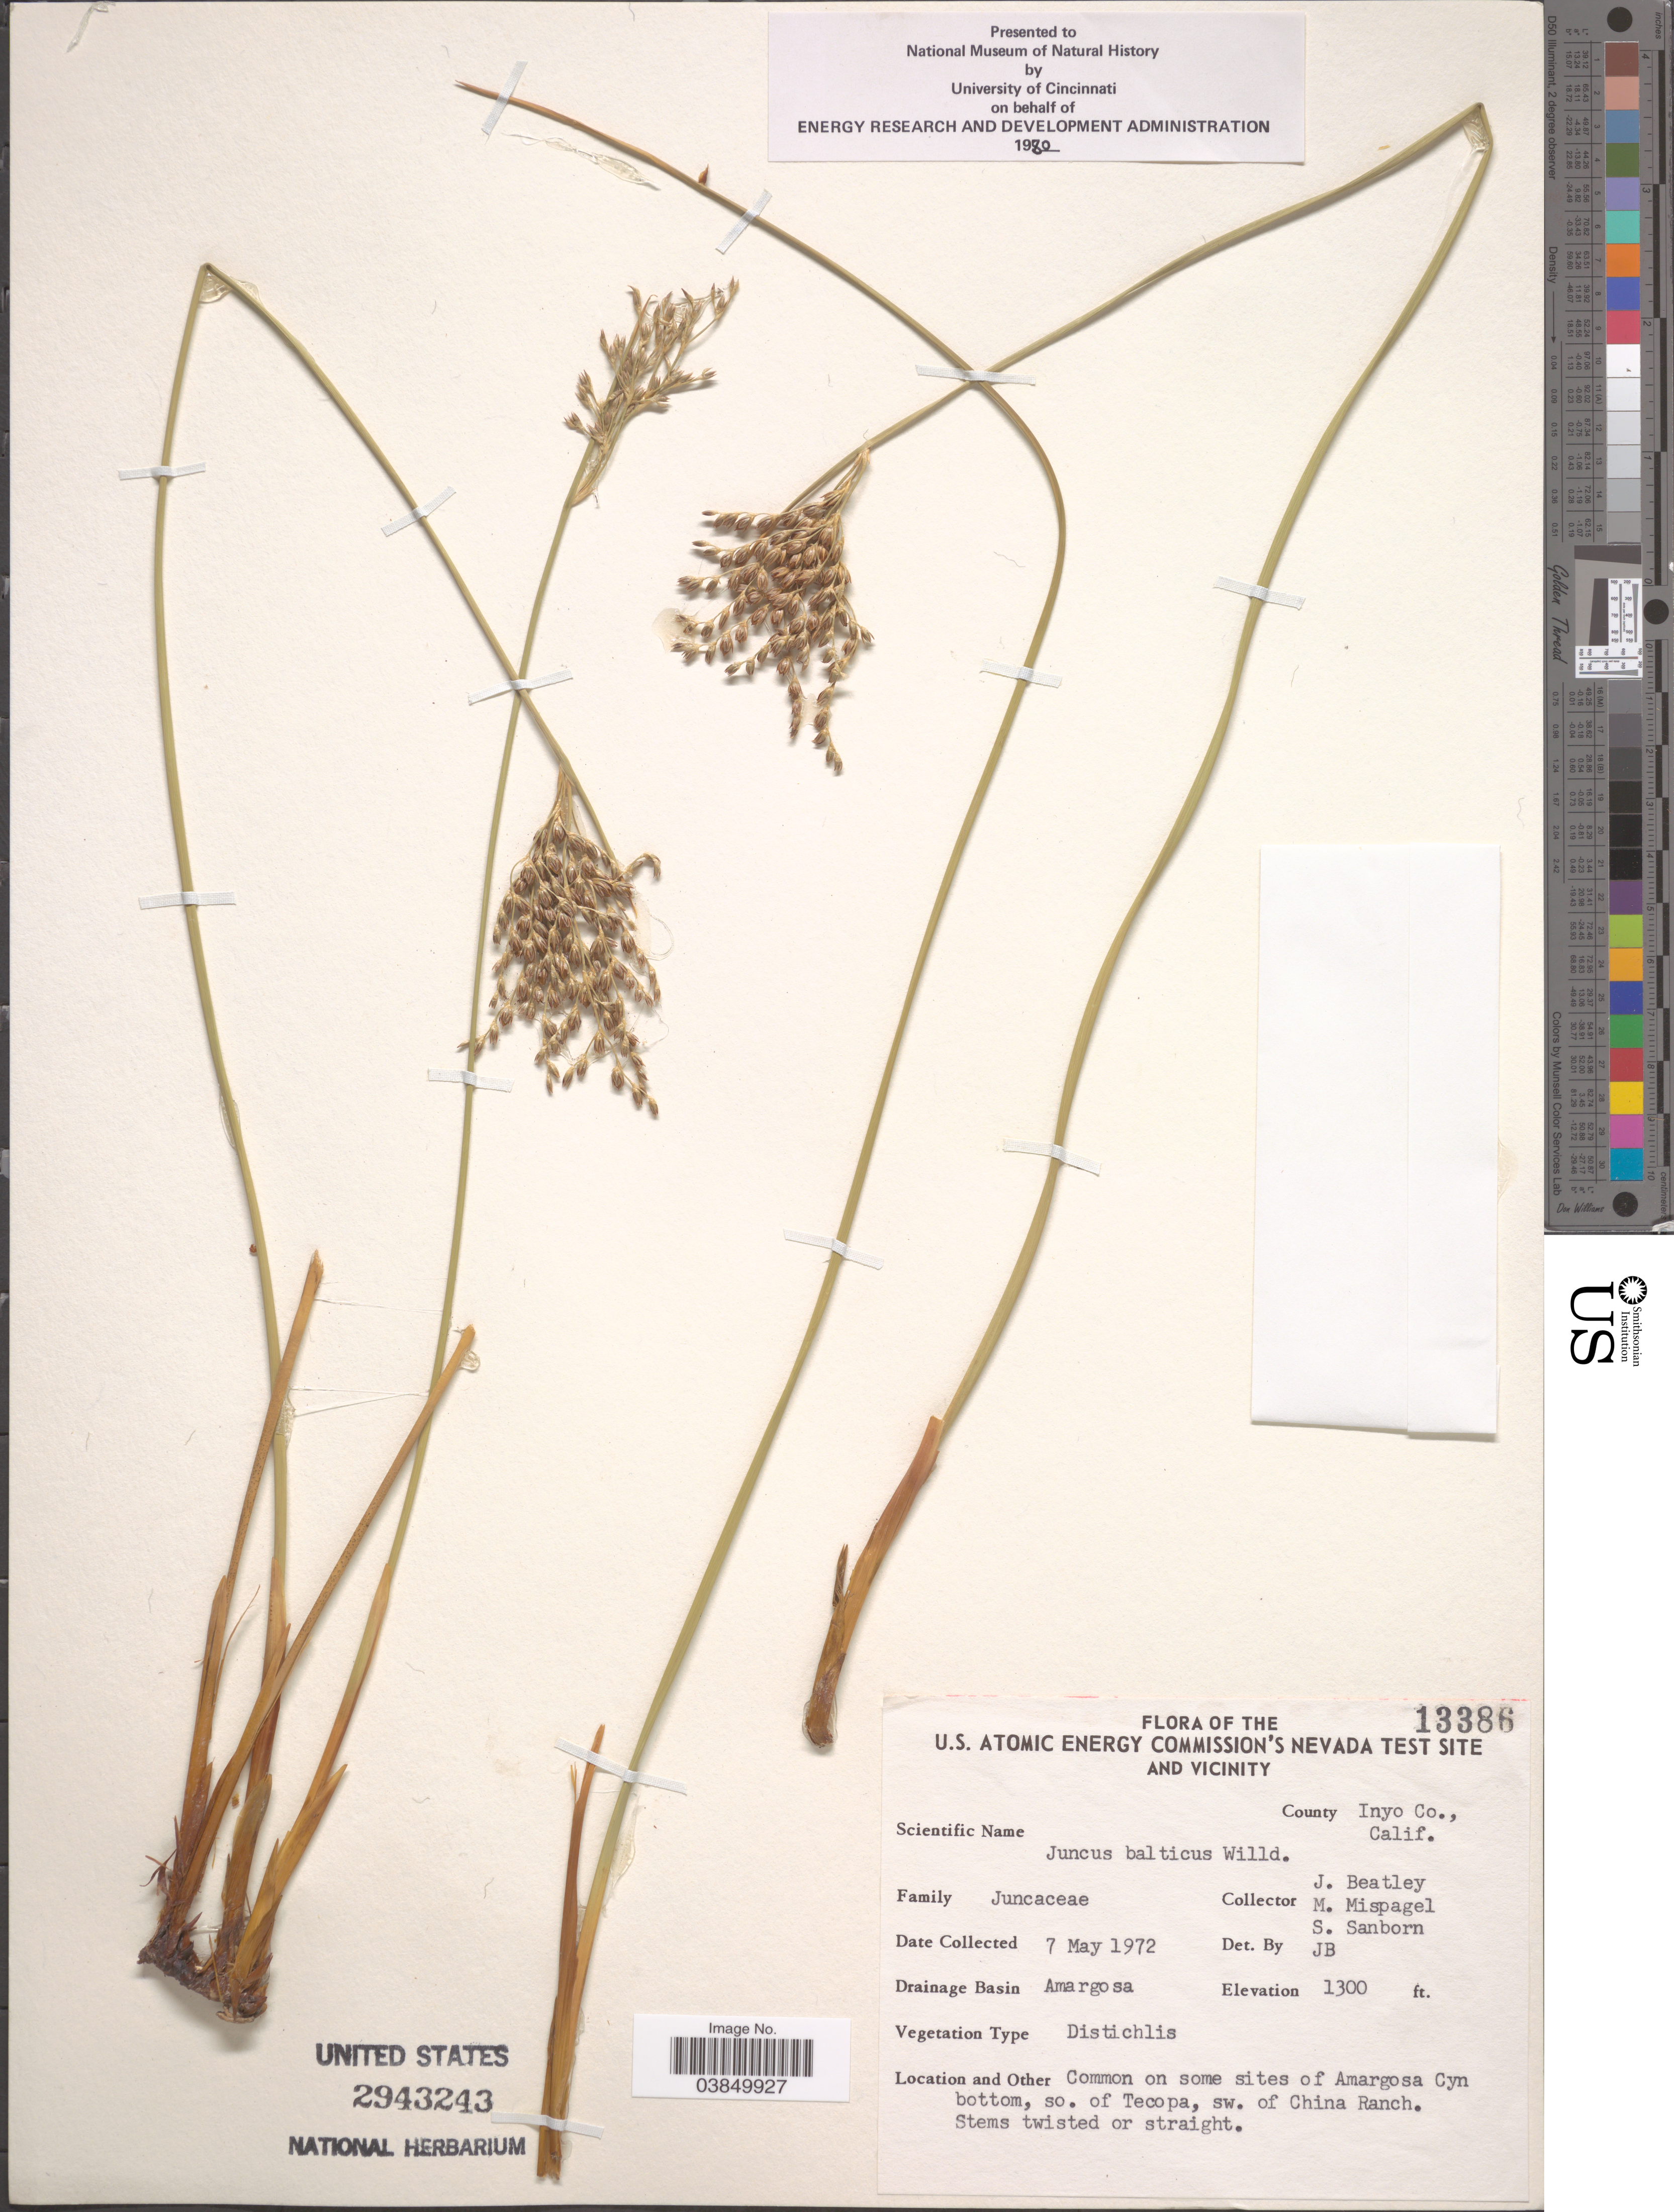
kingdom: Plantae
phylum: Tracheophyta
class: Liliopsida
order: Poales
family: Juncaceae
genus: Juncus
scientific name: Juncus balticus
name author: Willd.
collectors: J. C. Beatley, M. Mispagel & S. Sanborn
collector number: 13386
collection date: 1972-05-07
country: United States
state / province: California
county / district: Inyo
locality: U.S. Atomic Energy Commission's Nevada Test Site and vicinity. County Inyo Co., Calif. Drainage Basin Amargosa. Common on some sites of Amargosa Cyn bottom, so. of Tecopa, sw. of China Ranch.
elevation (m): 396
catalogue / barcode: US 2943243